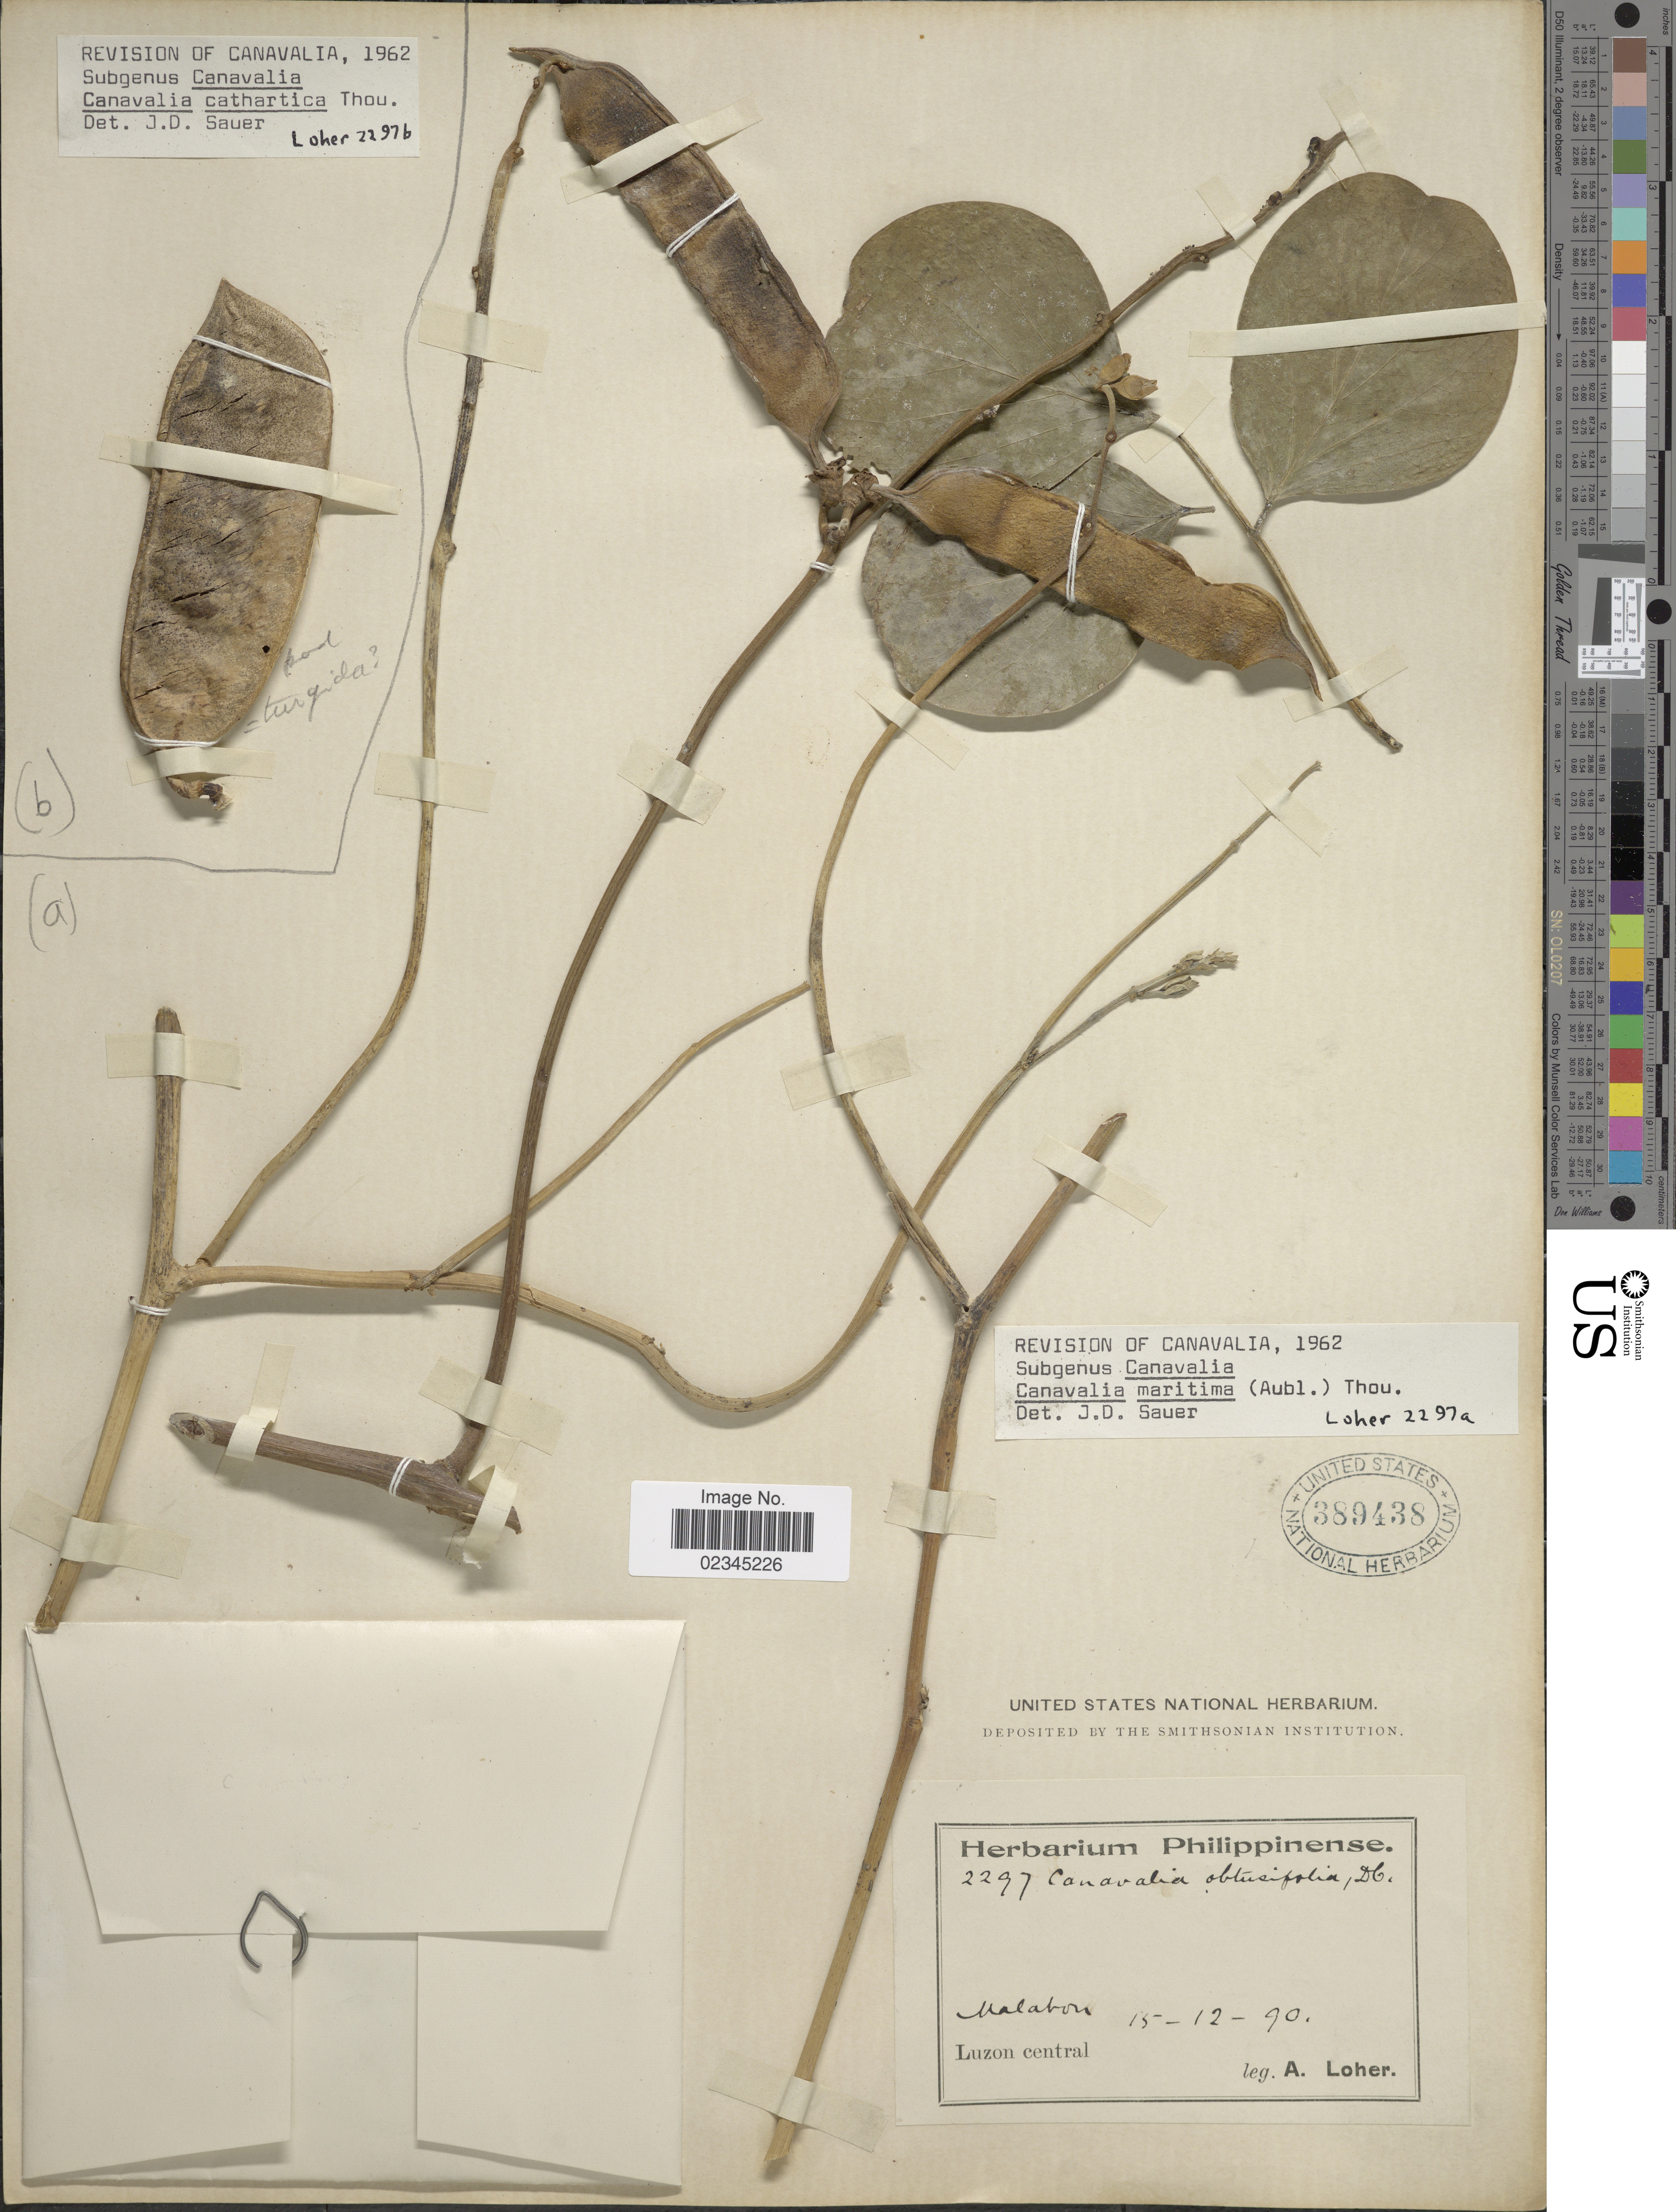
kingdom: Plantae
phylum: Tracheophyta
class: Magnoliopsida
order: Fabales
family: Fabaceae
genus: Canavalia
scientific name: Canavalia rosea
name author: (Sw.) DC.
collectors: A. Loher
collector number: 2297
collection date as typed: Transcribed d/m/y: 15/12/90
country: Philippines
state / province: Central Luzon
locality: Malabon. Luzon Central.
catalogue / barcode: US 389438